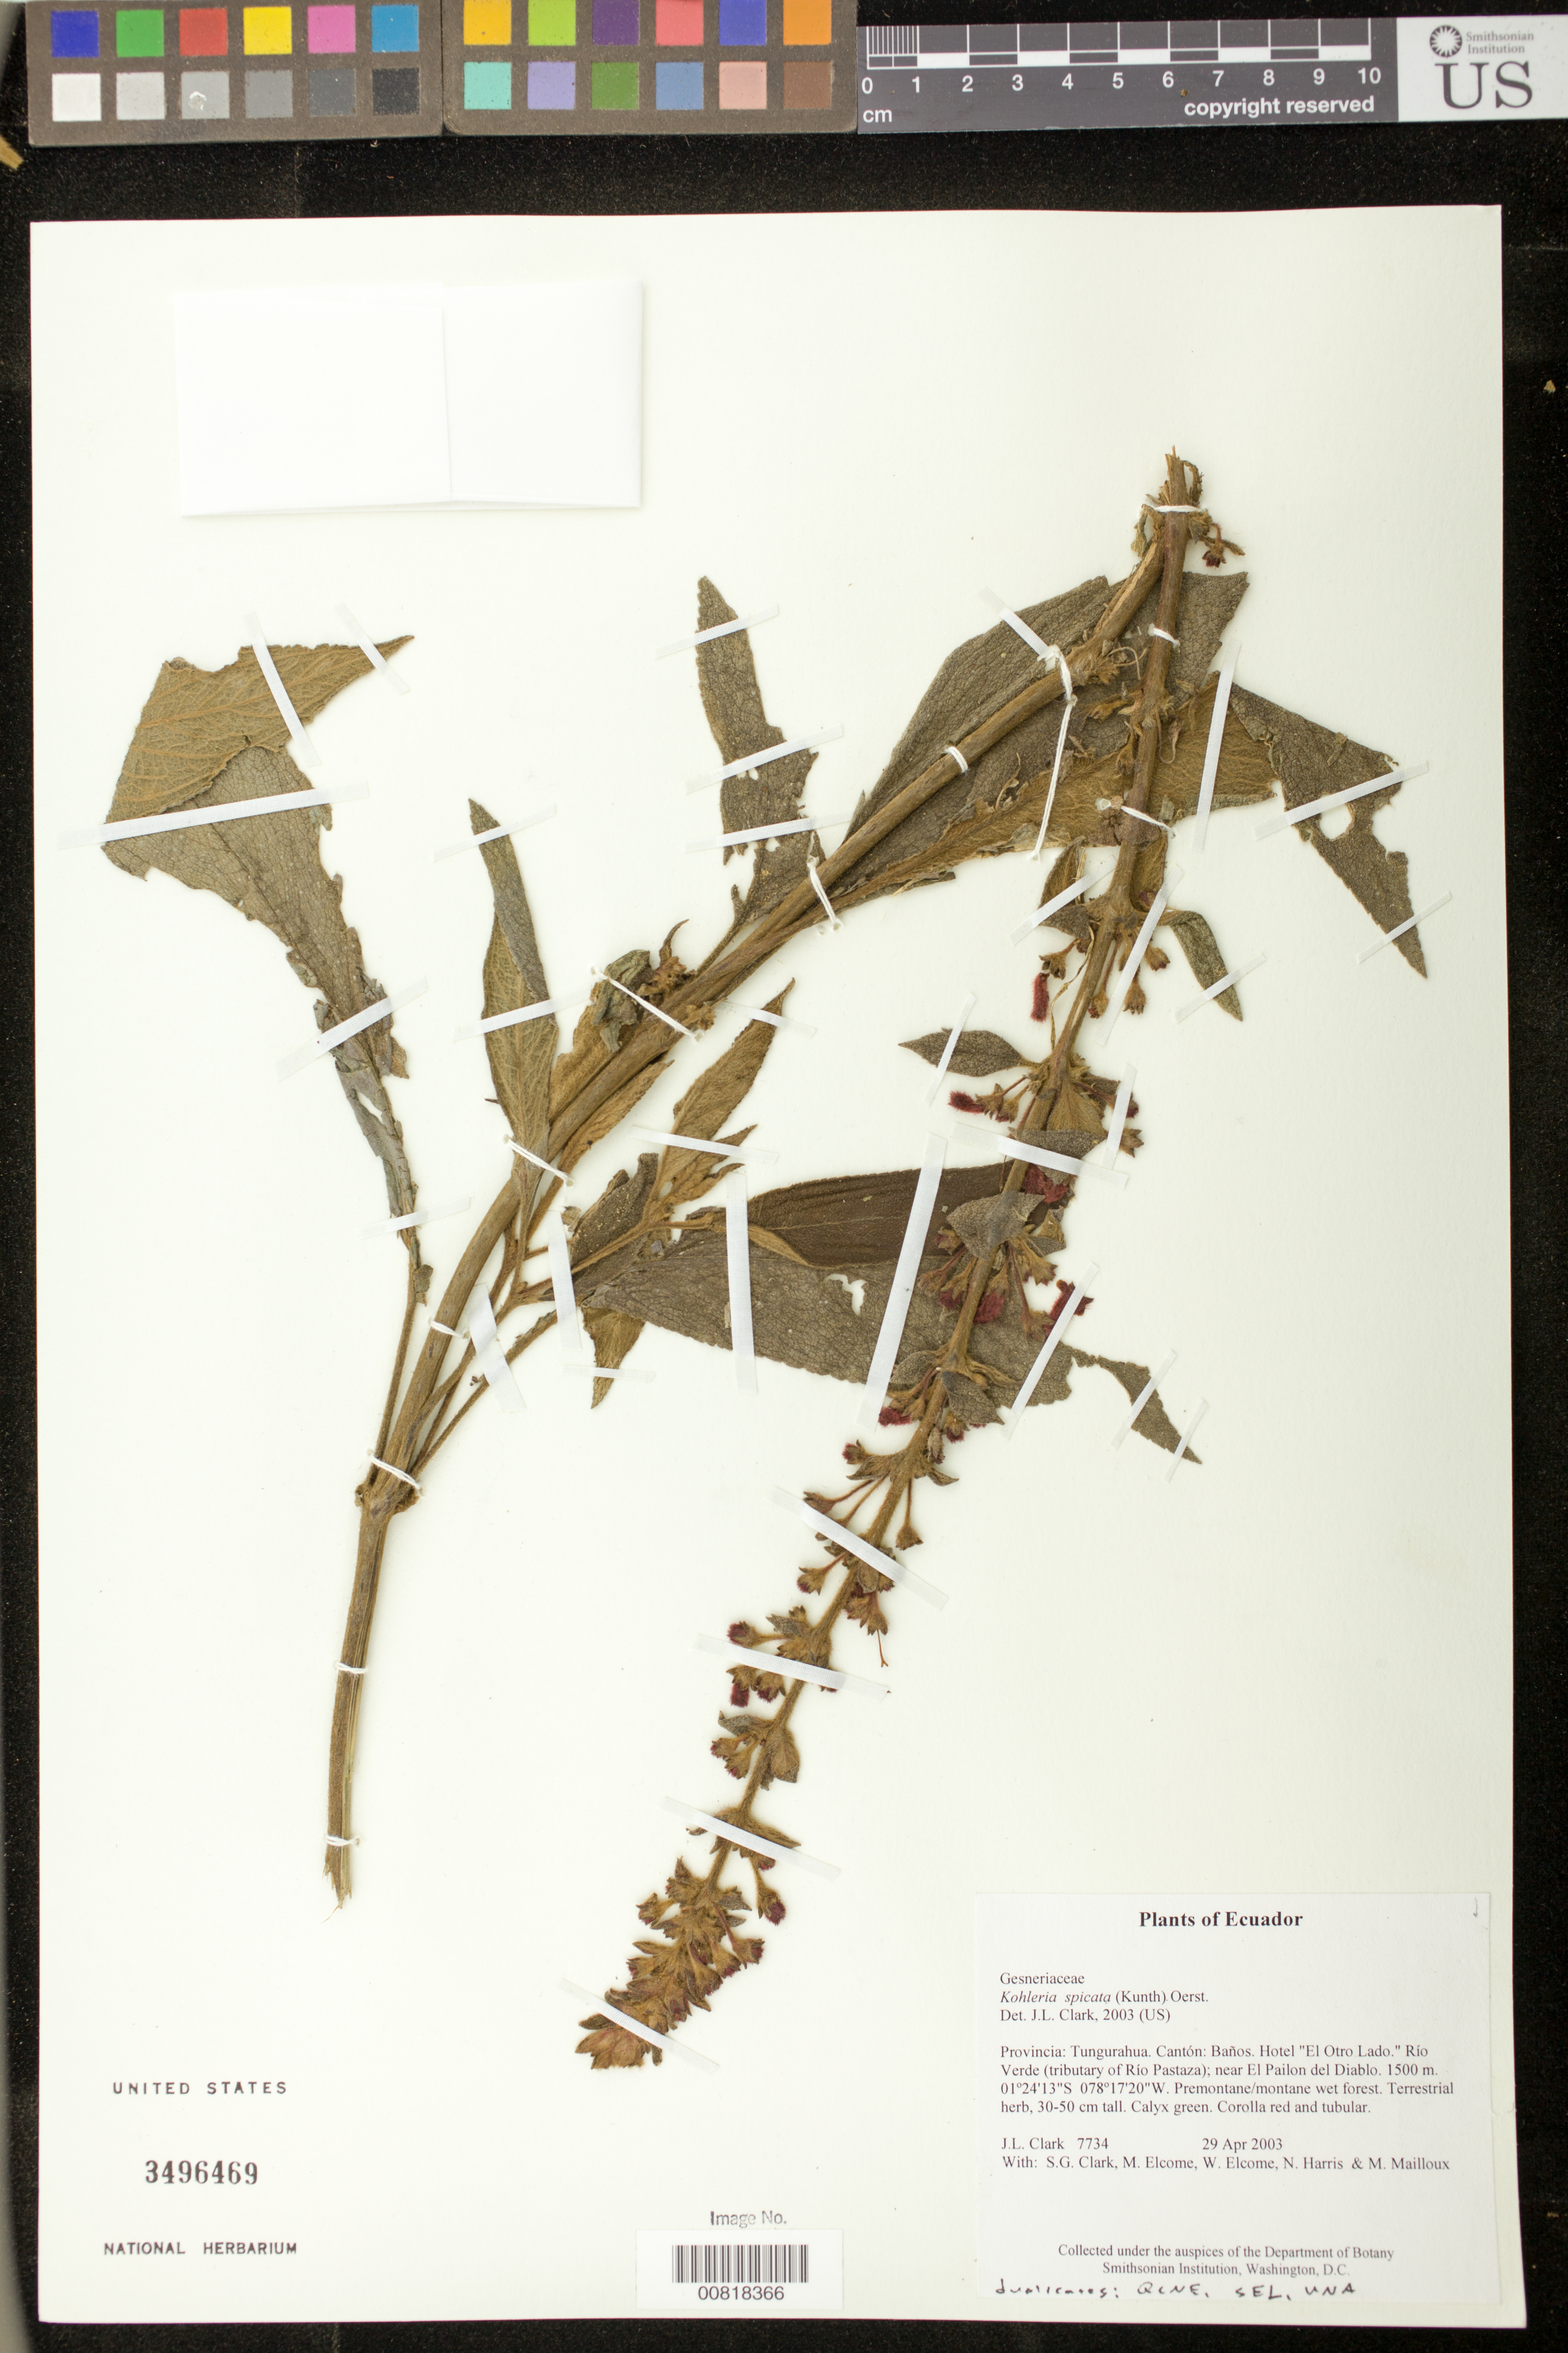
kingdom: Plantae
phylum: Tracheophyta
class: Magnoliopsida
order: Lamiales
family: Gesneriaceae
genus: Kohleria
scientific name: Kohleria spicata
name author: (Kunth) Oerst.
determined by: Clark, J. L., (SEL), The Marie Selby Botanical Garden (UNITED STATES)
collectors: J. L. Clark, S. G. Clark, M. Elcome, W. Elcome, N. Harris & M. Mailloux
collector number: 7734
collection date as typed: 29 Apr 2003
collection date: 2003-04-29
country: Ecuador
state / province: Tungurahua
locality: Baños. Hotel "El Otro Lado." Río Verde (tributary of Río Pastaza); near El Pailon del Diablo.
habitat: Premontane/montane wet forest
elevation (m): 1500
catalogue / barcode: US 3496469